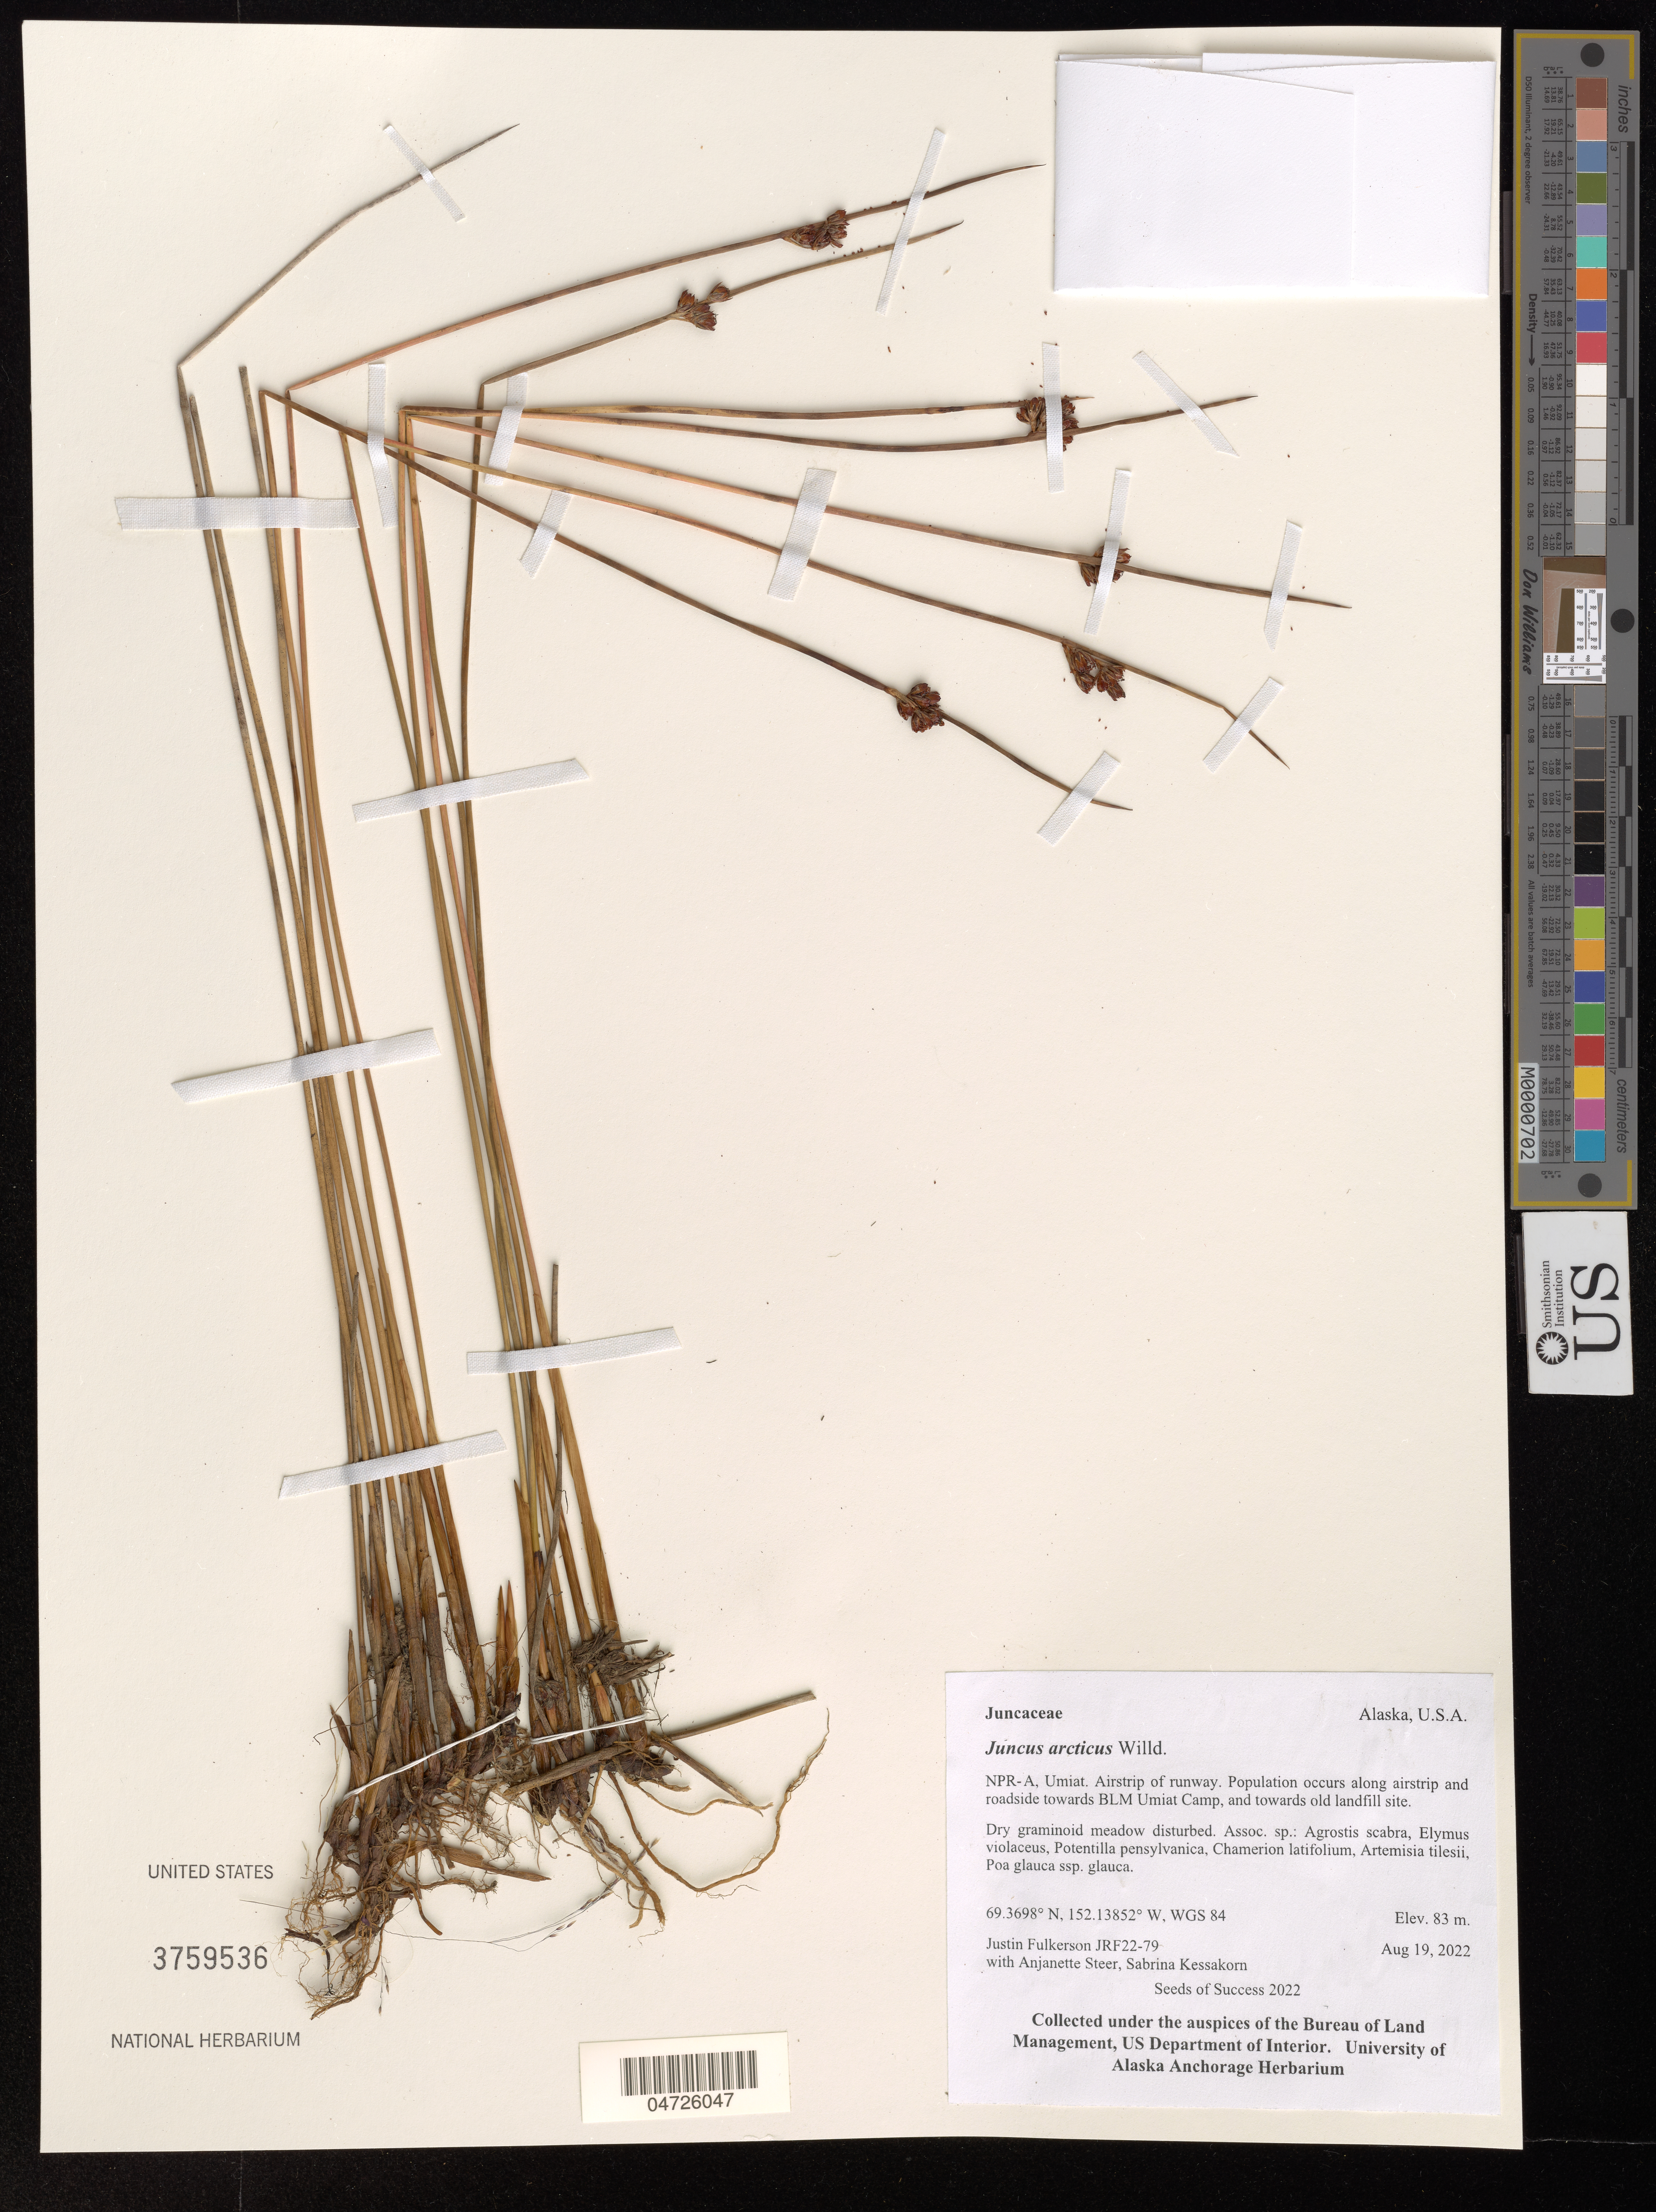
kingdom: Plantae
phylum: Tracheophyta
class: Liliopsida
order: Poales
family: Juncaceae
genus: Juncus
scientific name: Juncus arcticus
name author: Willd.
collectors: J. Fulkerson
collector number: JRF22-79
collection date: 2022-08-19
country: United States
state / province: Alaska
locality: NPR-A, Umiat. Airstrip of runway. Population occurs along airstrip and roadside towards BLM Umiat Camp, and towards old landfill site. WGS 84.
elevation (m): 83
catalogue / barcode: US 3759536